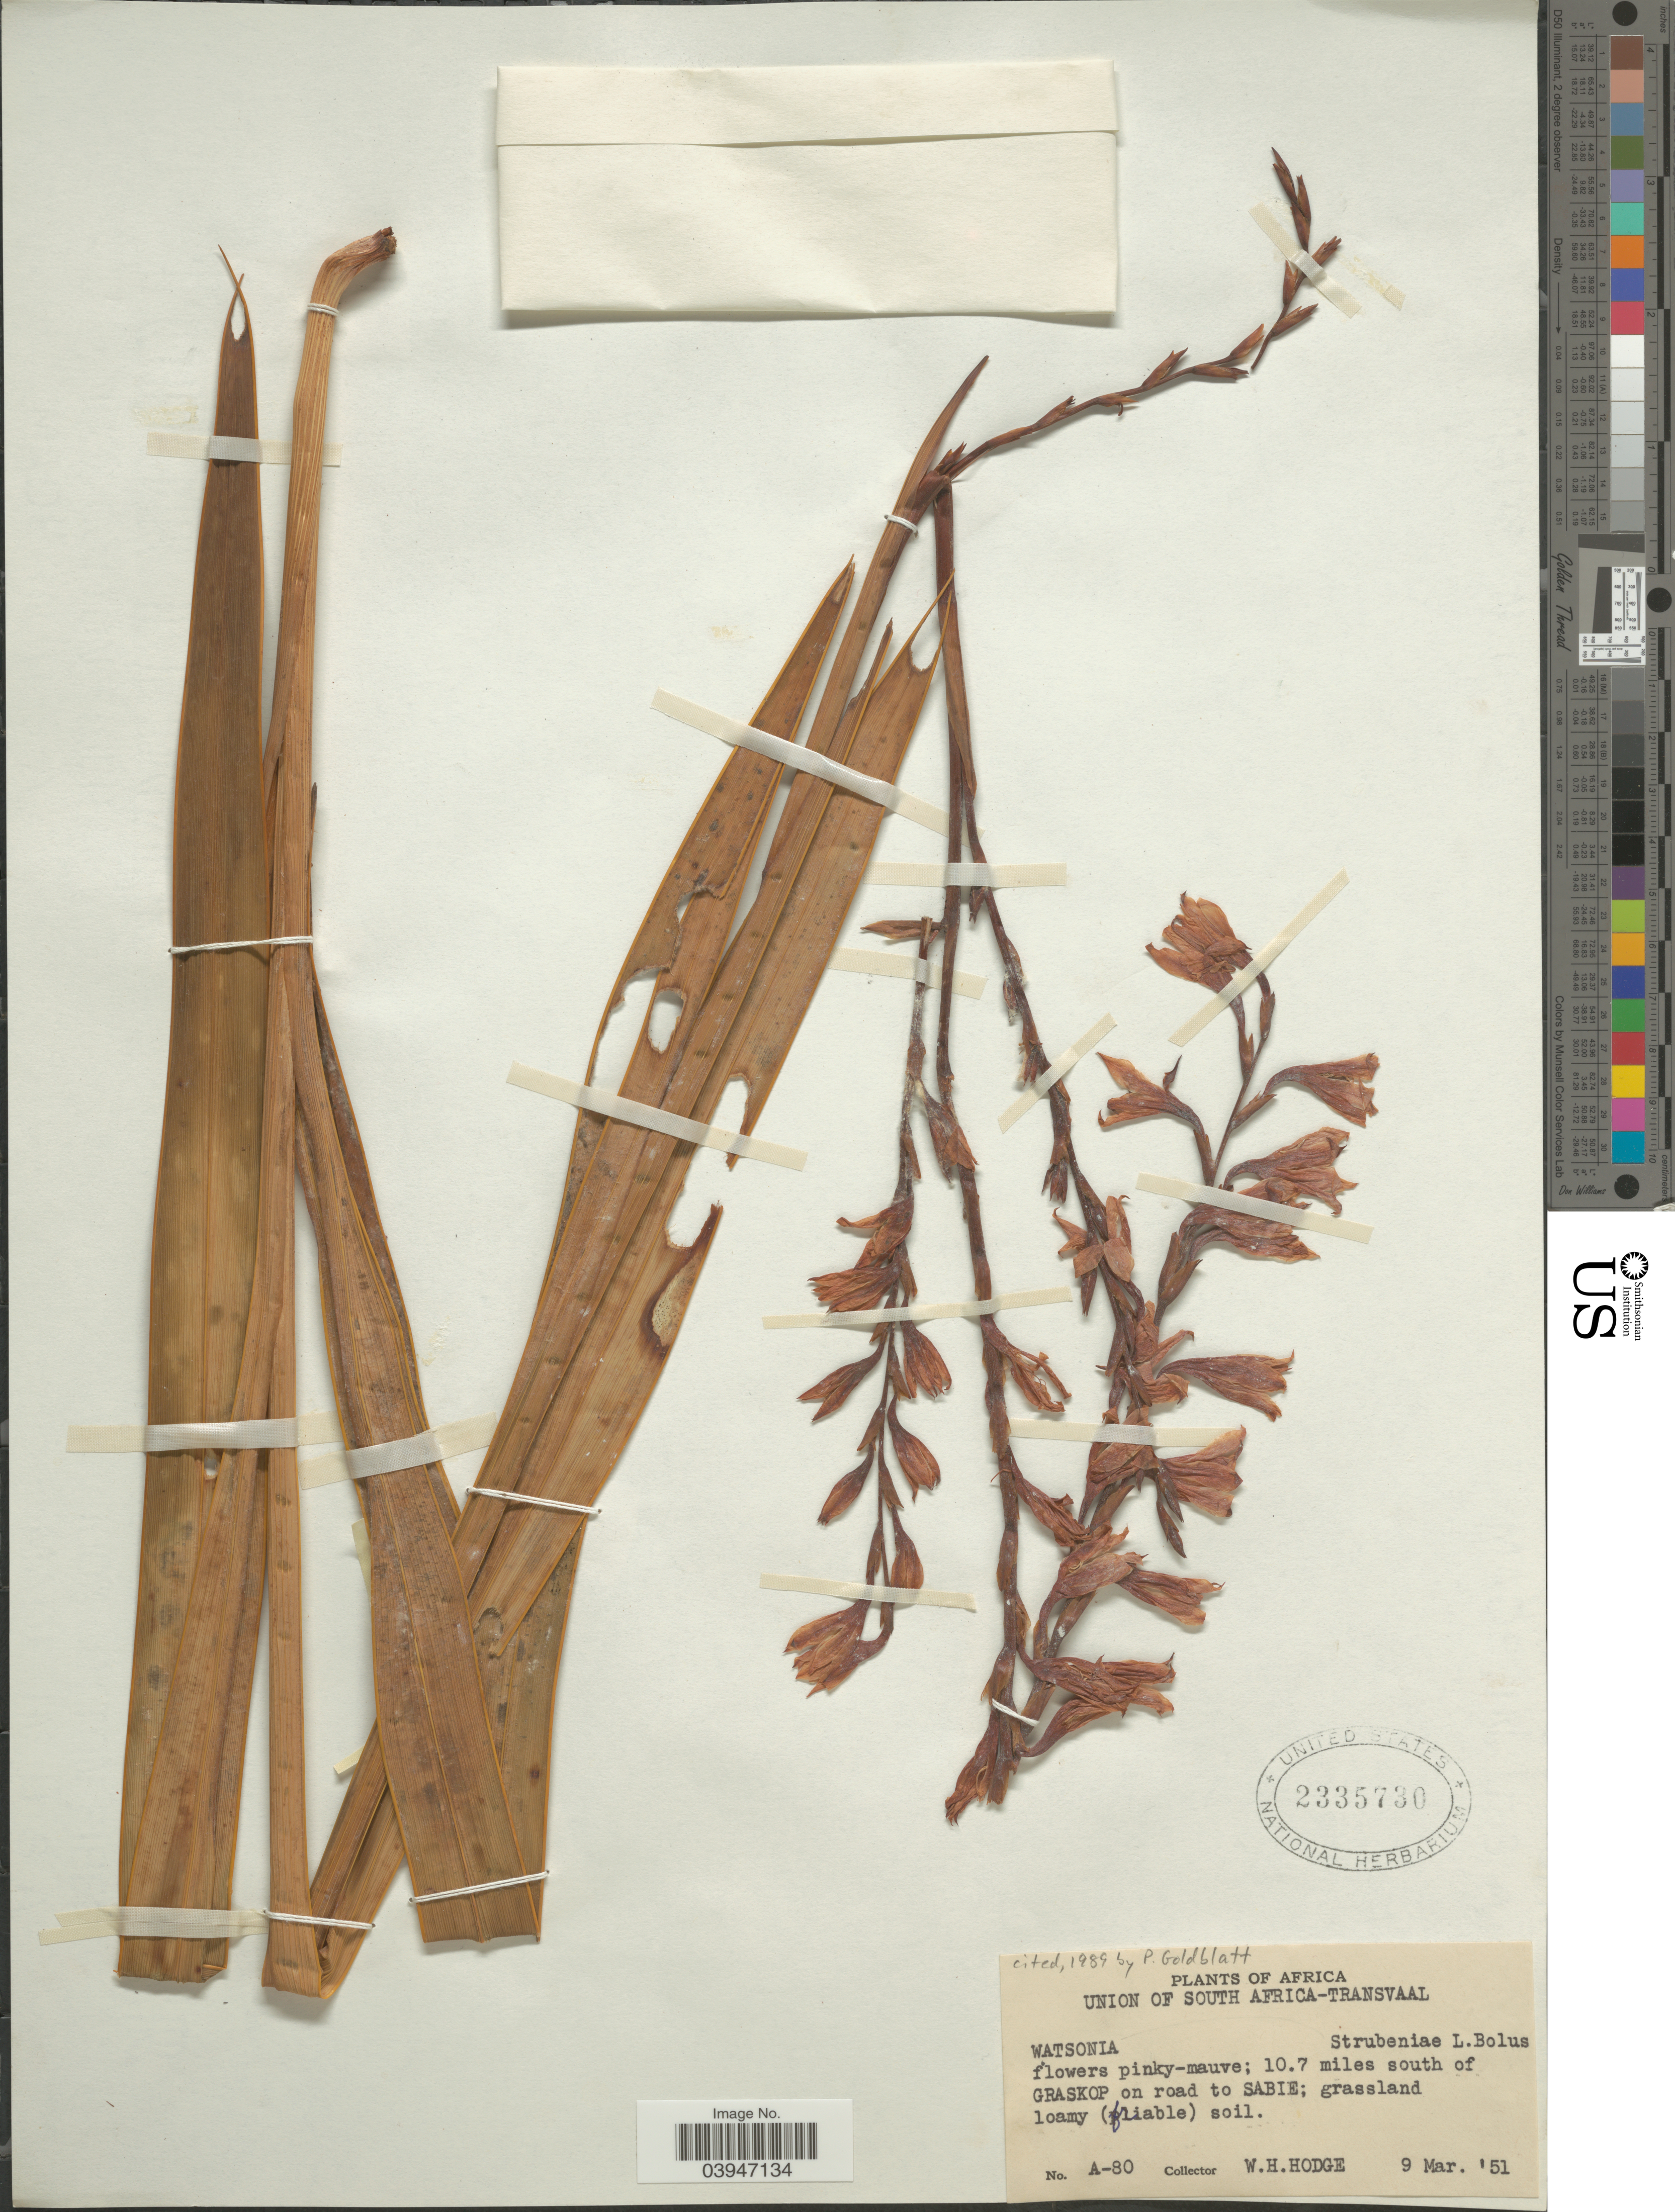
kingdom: Plantae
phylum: Tracheophyta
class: Liliopsida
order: Asparagales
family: Iridaceae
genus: Watsonia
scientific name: Watsonia strubeniae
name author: L. Bolus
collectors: W. Hodge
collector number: A-80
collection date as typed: Transcribed d/m/y: 9/3/51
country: South Africa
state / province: Mpumalanga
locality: Union of South Africa-Transvaal. [unsure placement] 10.7 miles south of Graskop on road to Sabie.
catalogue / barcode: US 2335730